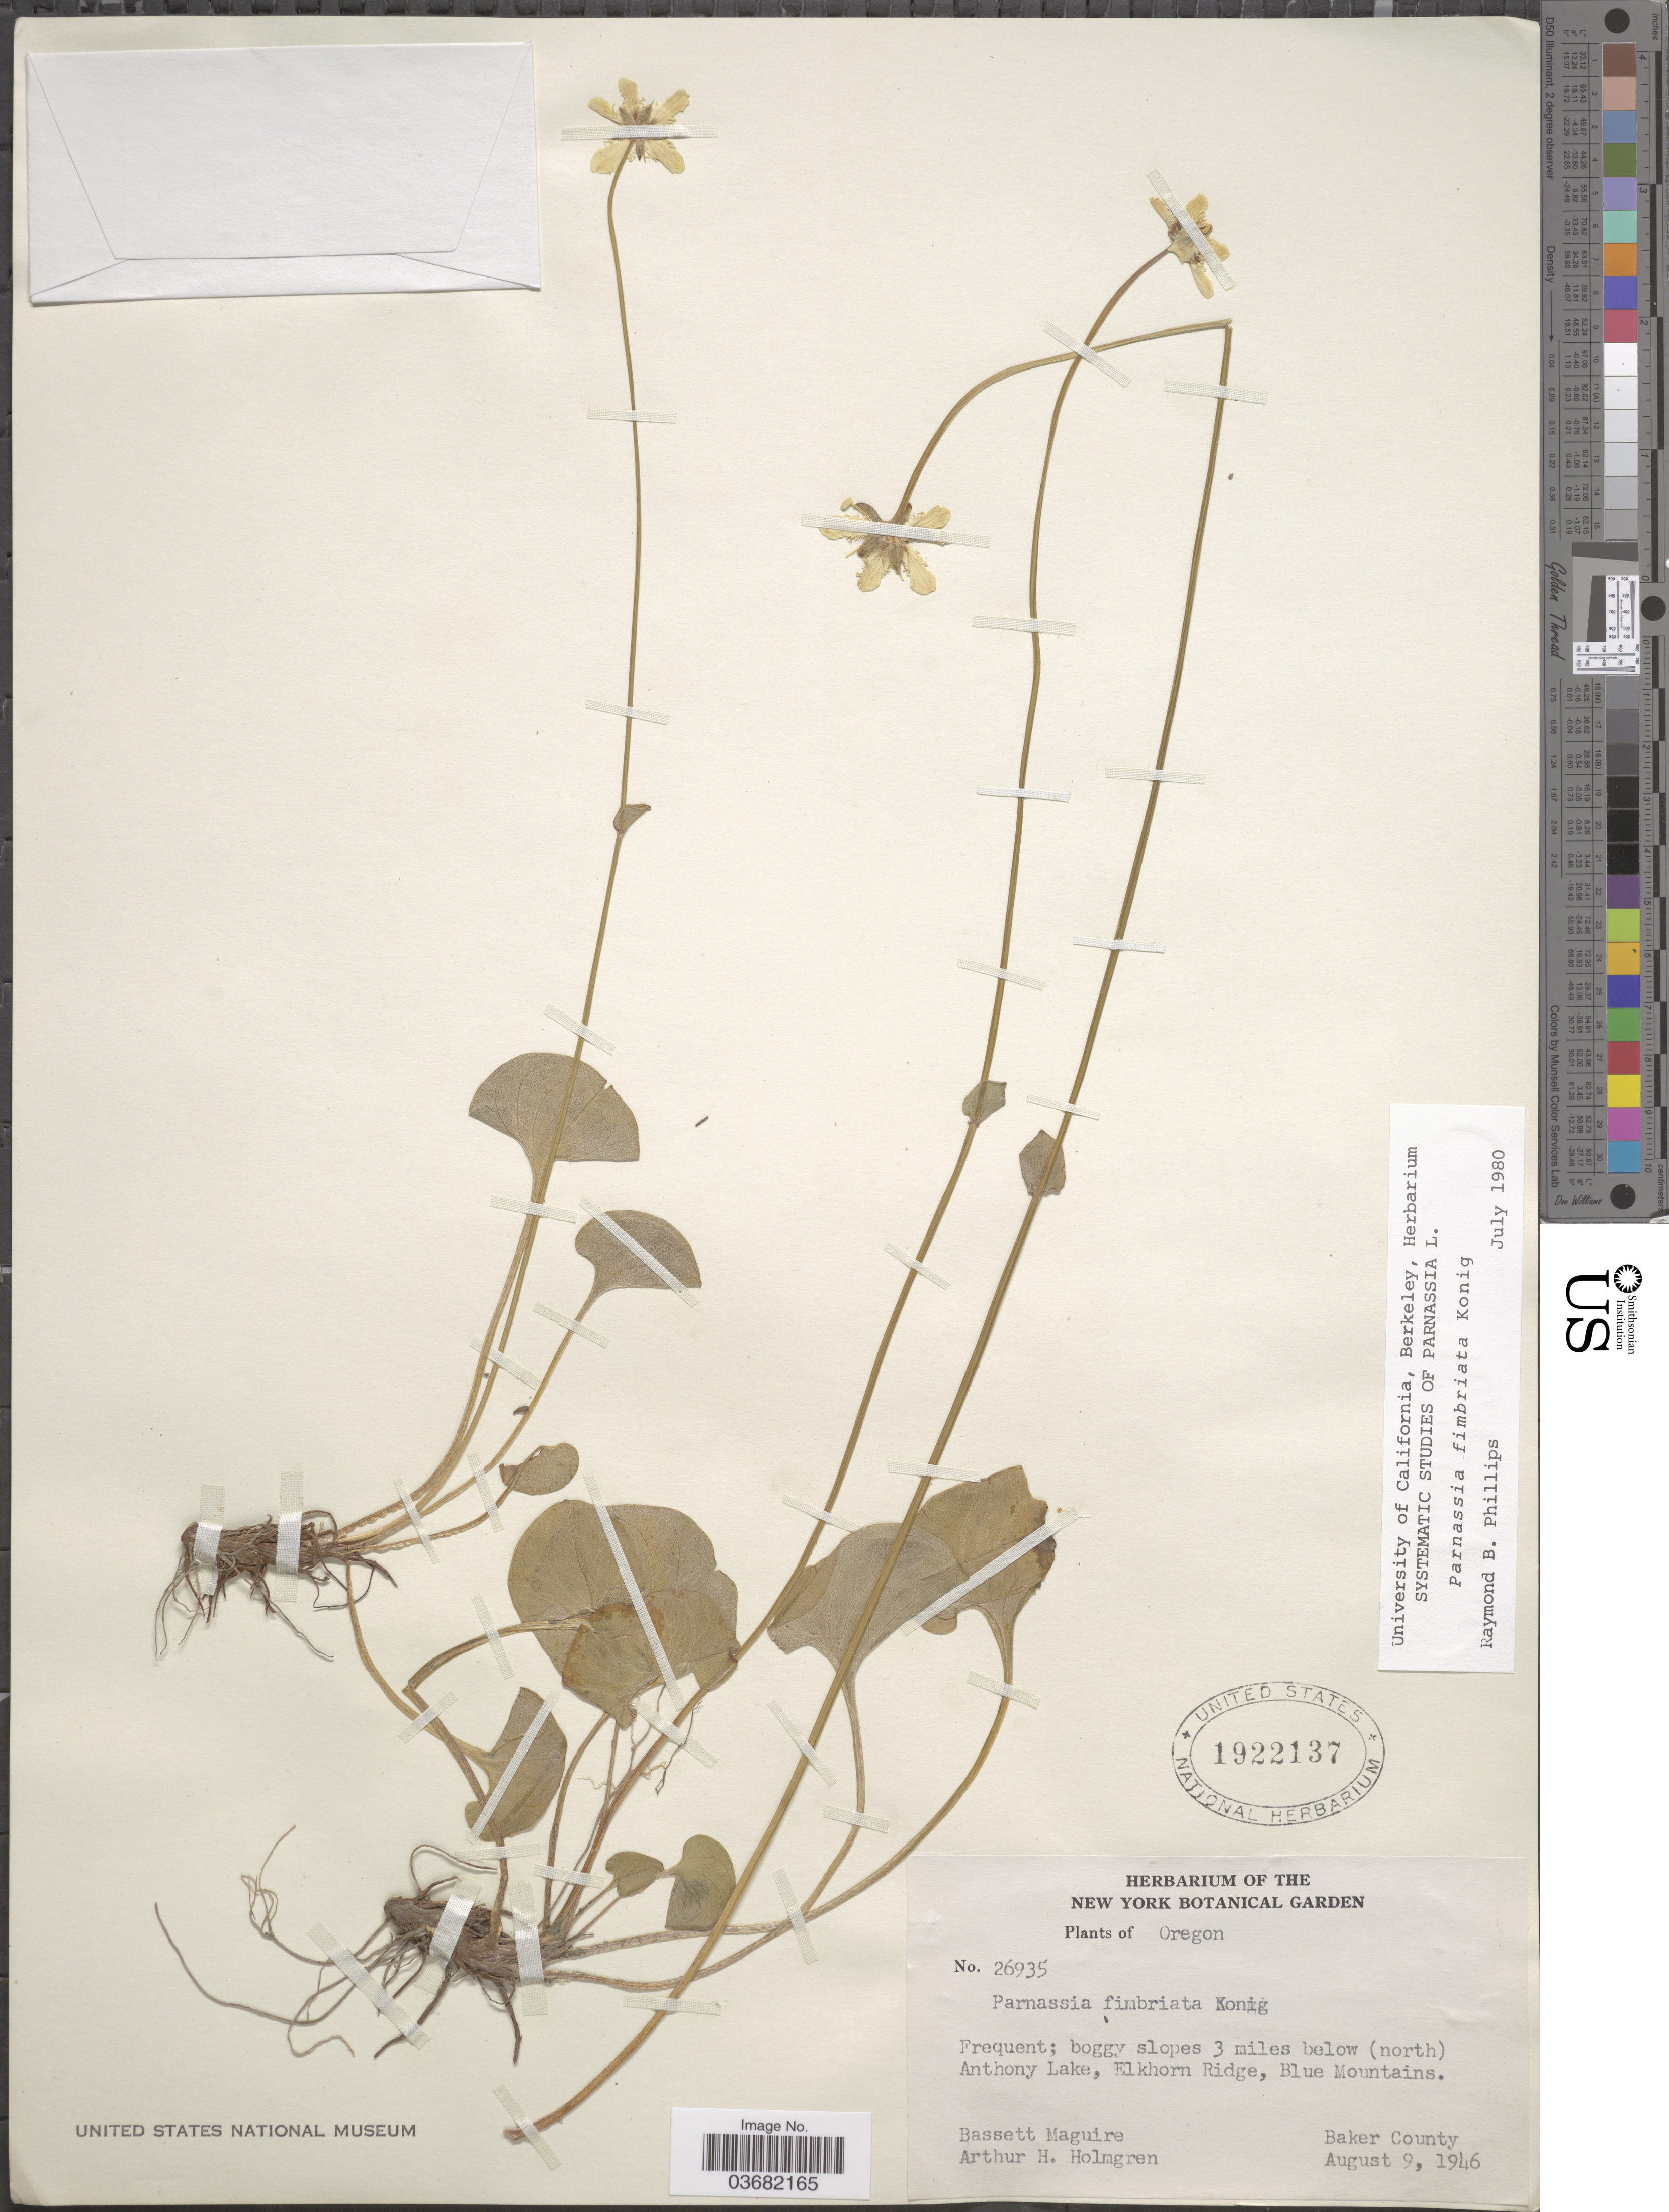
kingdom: Plantae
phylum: Tracheophyta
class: Magnoliopsida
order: Celastrales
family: Parnassiaceae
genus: Parnassia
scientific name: Parnassia fimbriata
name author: K.D. Koenig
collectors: B. Maguire & A. H. Holmgren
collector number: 26935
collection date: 1946-08-09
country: United States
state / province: Oregon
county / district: Baker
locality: Boggy slopes 3 miles below (north) Anthony Lake, Elkhorn Ridge, Blue Mountains. Baker County.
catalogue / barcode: US 1922137